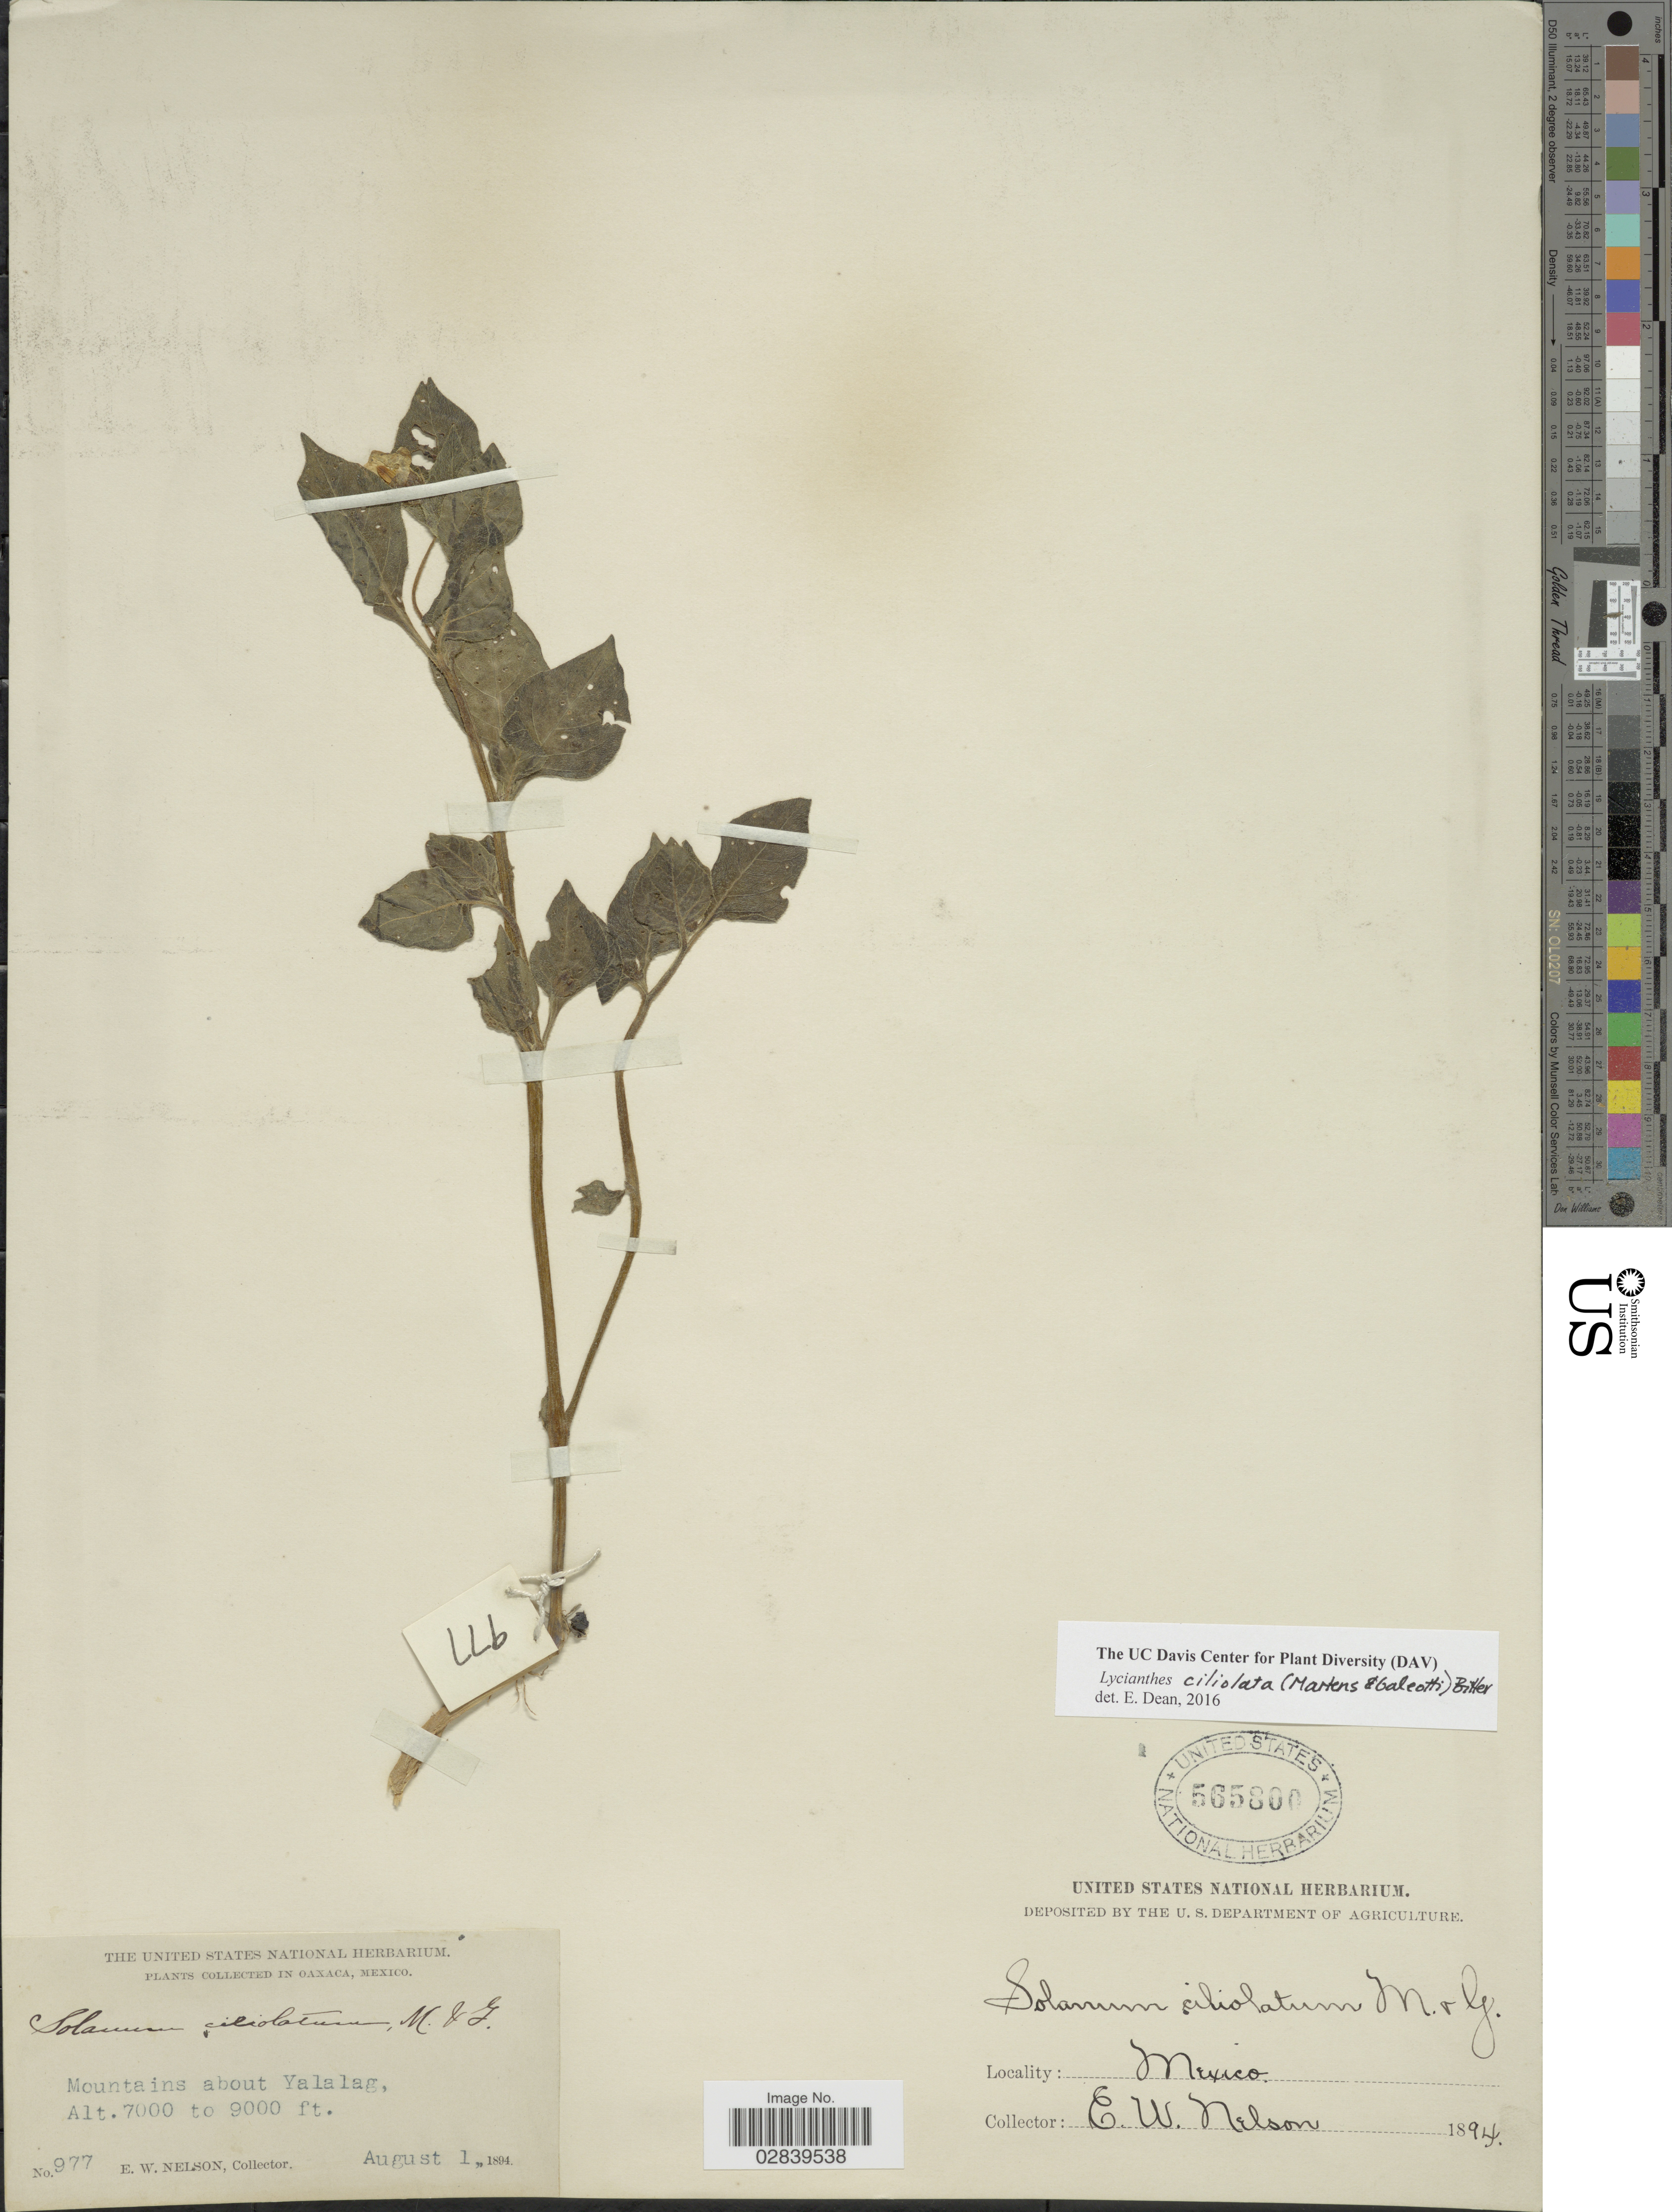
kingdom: Plantae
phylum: Tracheophyta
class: Magnoliopsida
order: Solanales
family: Solanaceae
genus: Lycianthes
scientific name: Lycianthes ciliolata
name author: (M. Martens & Galeotti) Bitter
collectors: E. W. Nelson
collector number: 977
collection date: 1894-08-01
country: Mexico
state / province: Oaxaca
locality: Mountains about Yalalag.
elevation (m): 2134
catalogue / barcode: US 565800